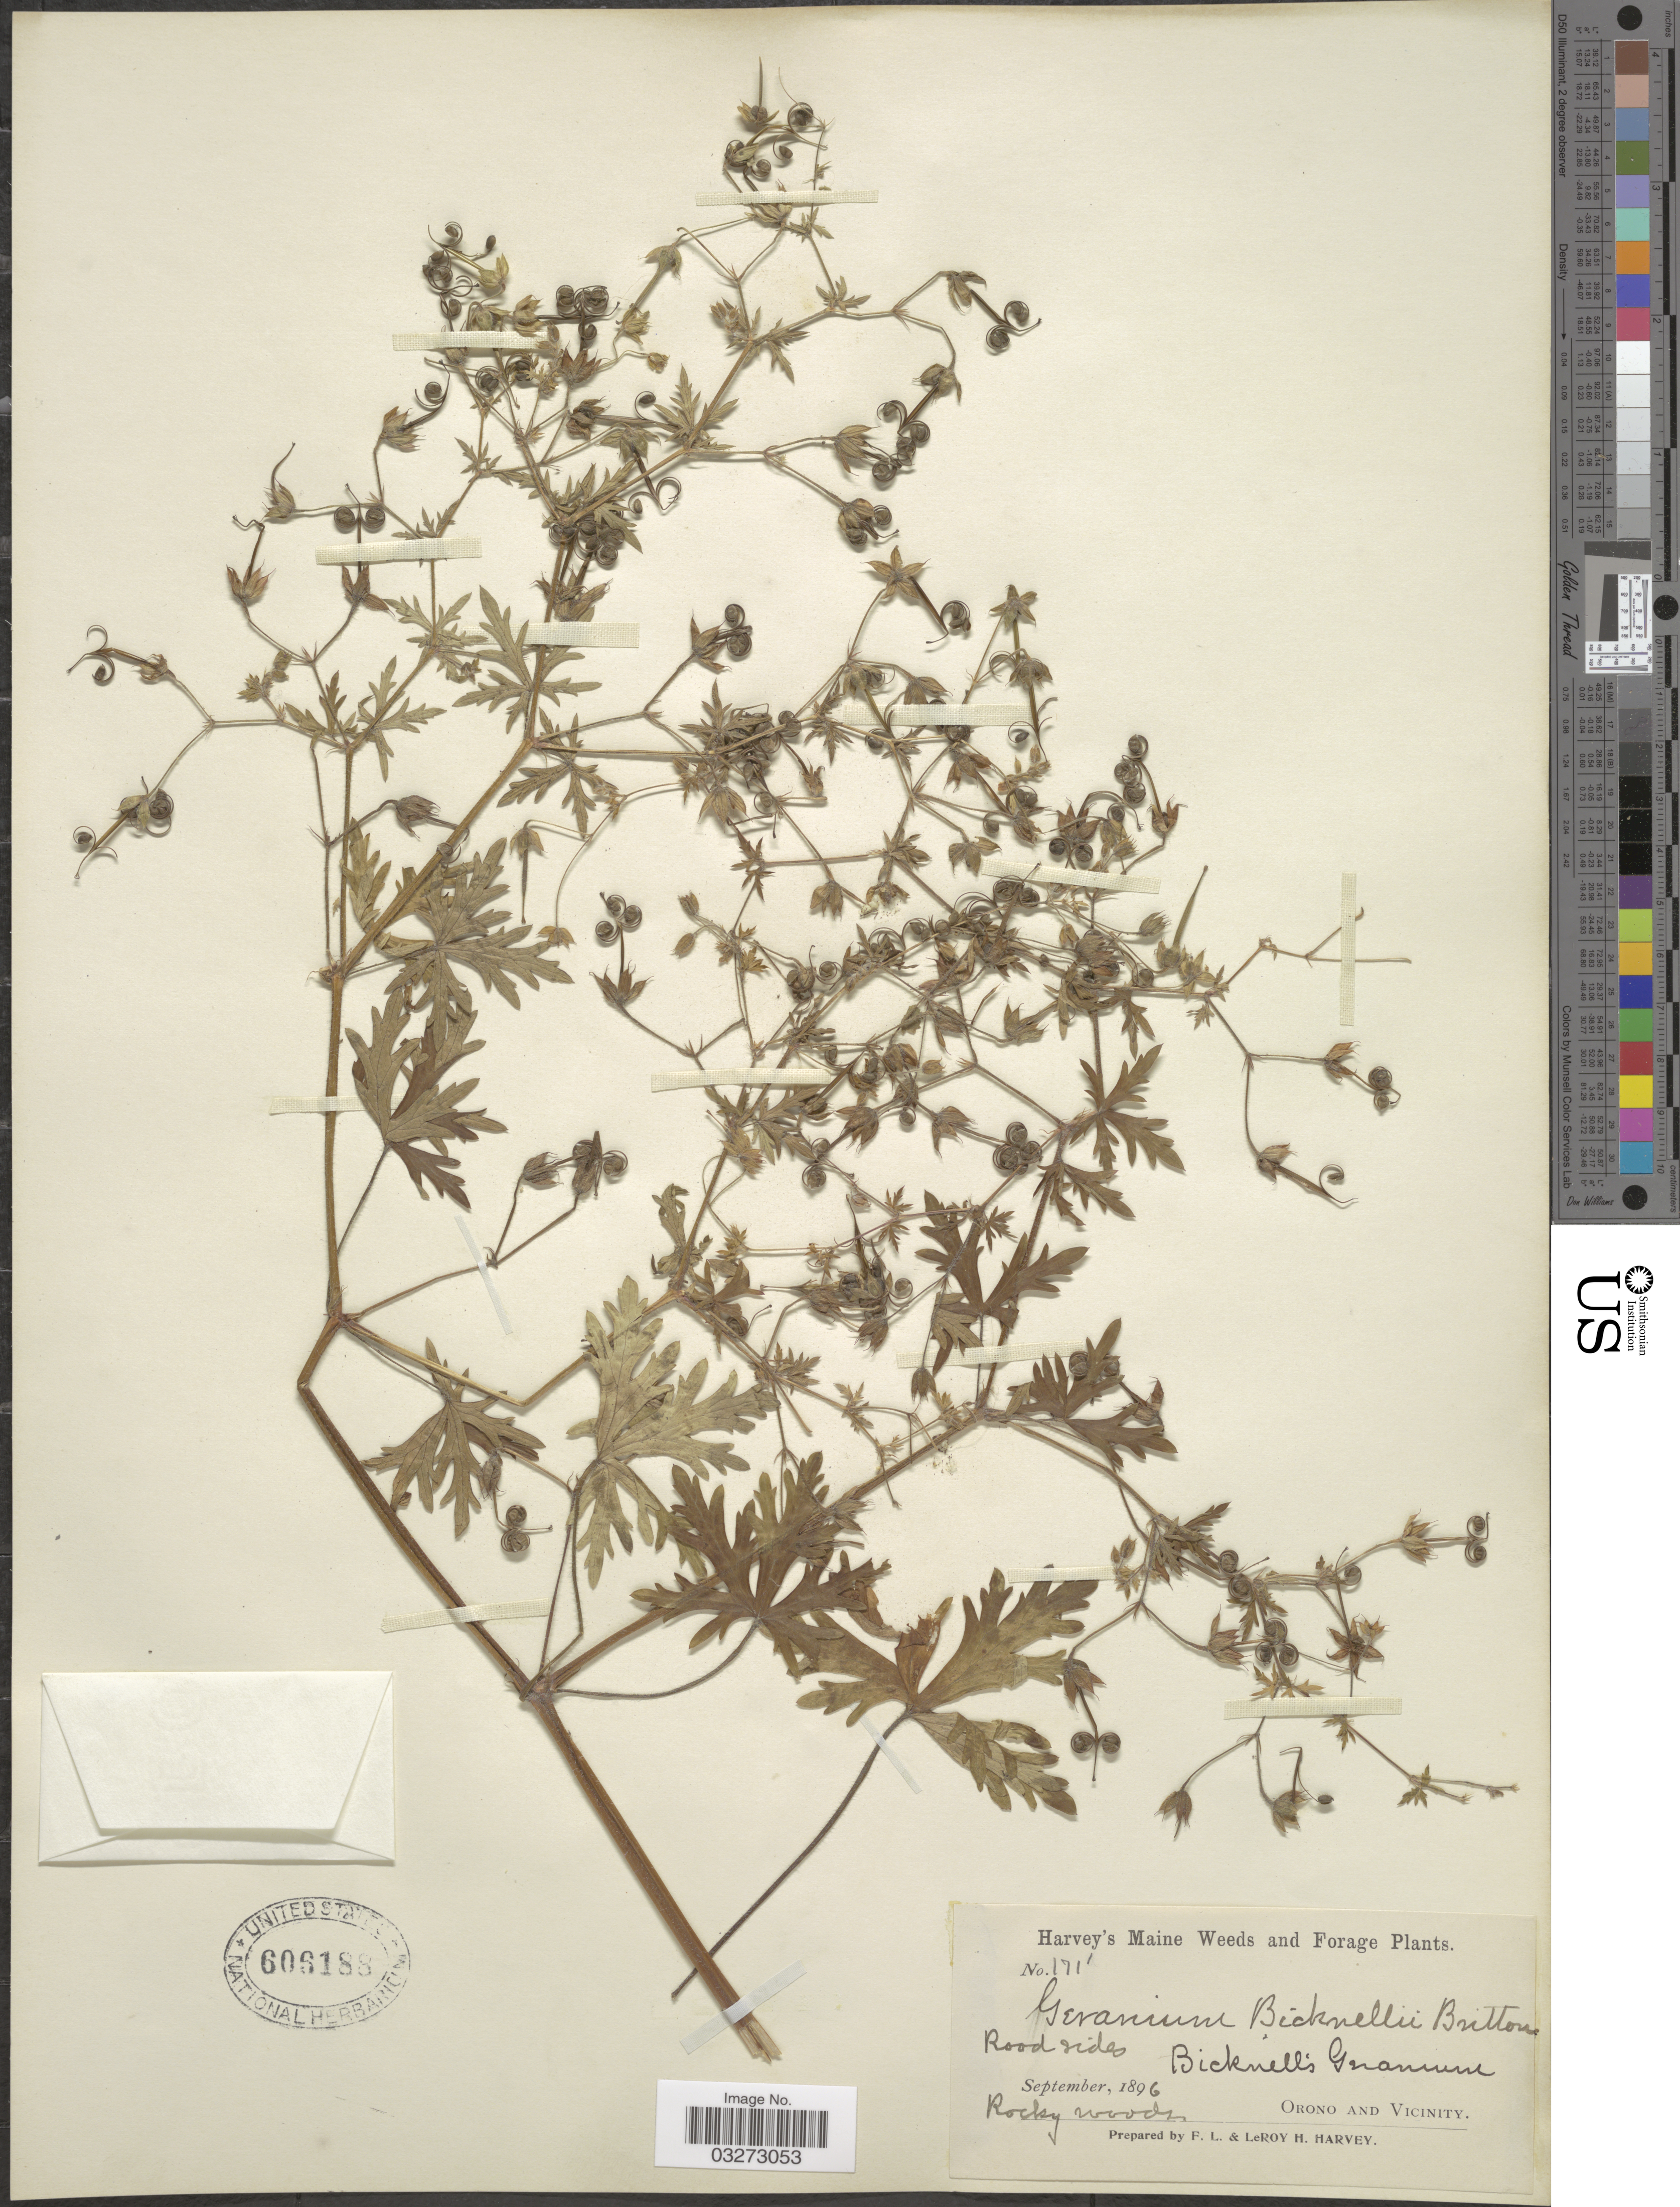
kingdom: Plantae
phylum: Tracheophyta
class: Magnoliopsida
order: Geraniales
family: Geraniaceae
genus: Geranium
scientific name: Geranium bicknellii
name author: Britton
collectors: F. L. Harvey & L. H. Harvey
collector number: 171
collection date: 1896-09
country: United States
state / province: Maine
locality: Orono and Vicinity.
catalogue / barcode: US 606188